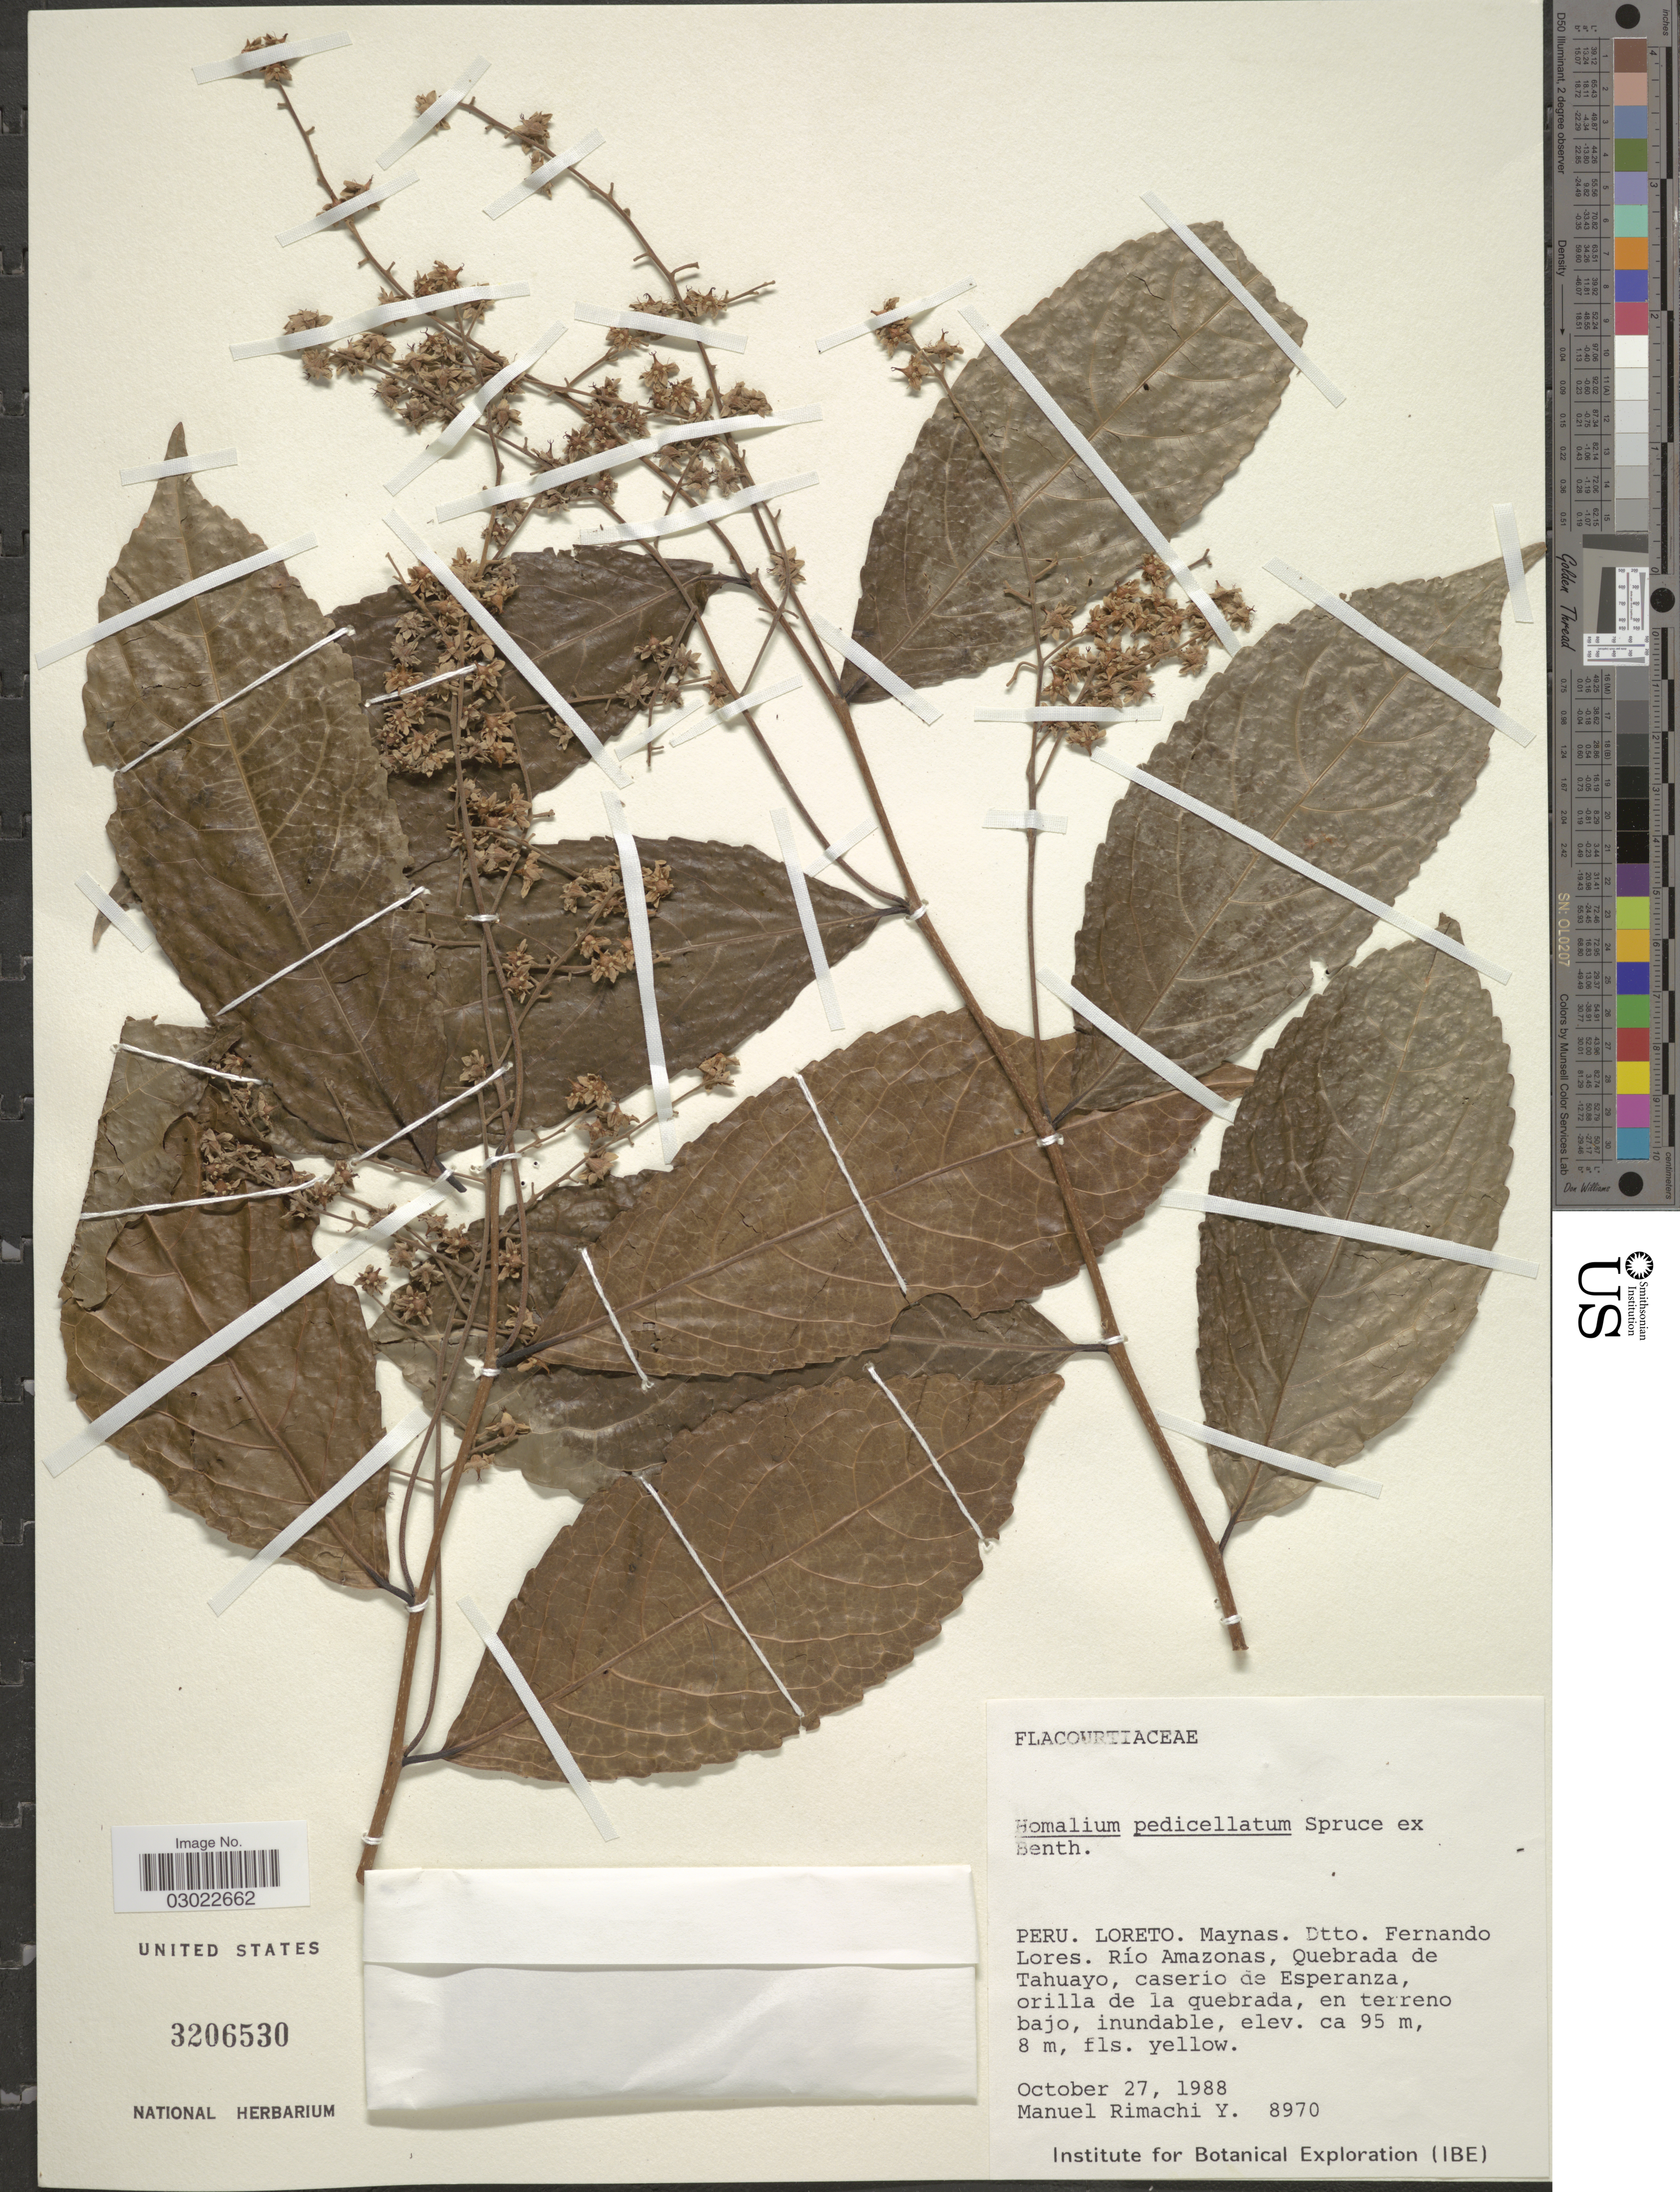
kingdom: Plantae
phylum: Tracheophyta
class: Magnoliopsida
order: Malpighiales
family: Salicaceae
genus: Homalium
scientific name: Homalium pedicellatum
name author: Spruce ex Benth.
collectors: M. Rimachi Y.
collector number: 8970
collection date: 1988-10-27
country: Peru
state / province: Loreto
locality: Maynas. Dtto. Fernando Lores. Río Amazonas, Quebrada de Tahuayo, caserio de Esperanza, orilla de la quebrada, en terreno bajo.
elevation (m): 95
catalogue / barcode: US 3206530